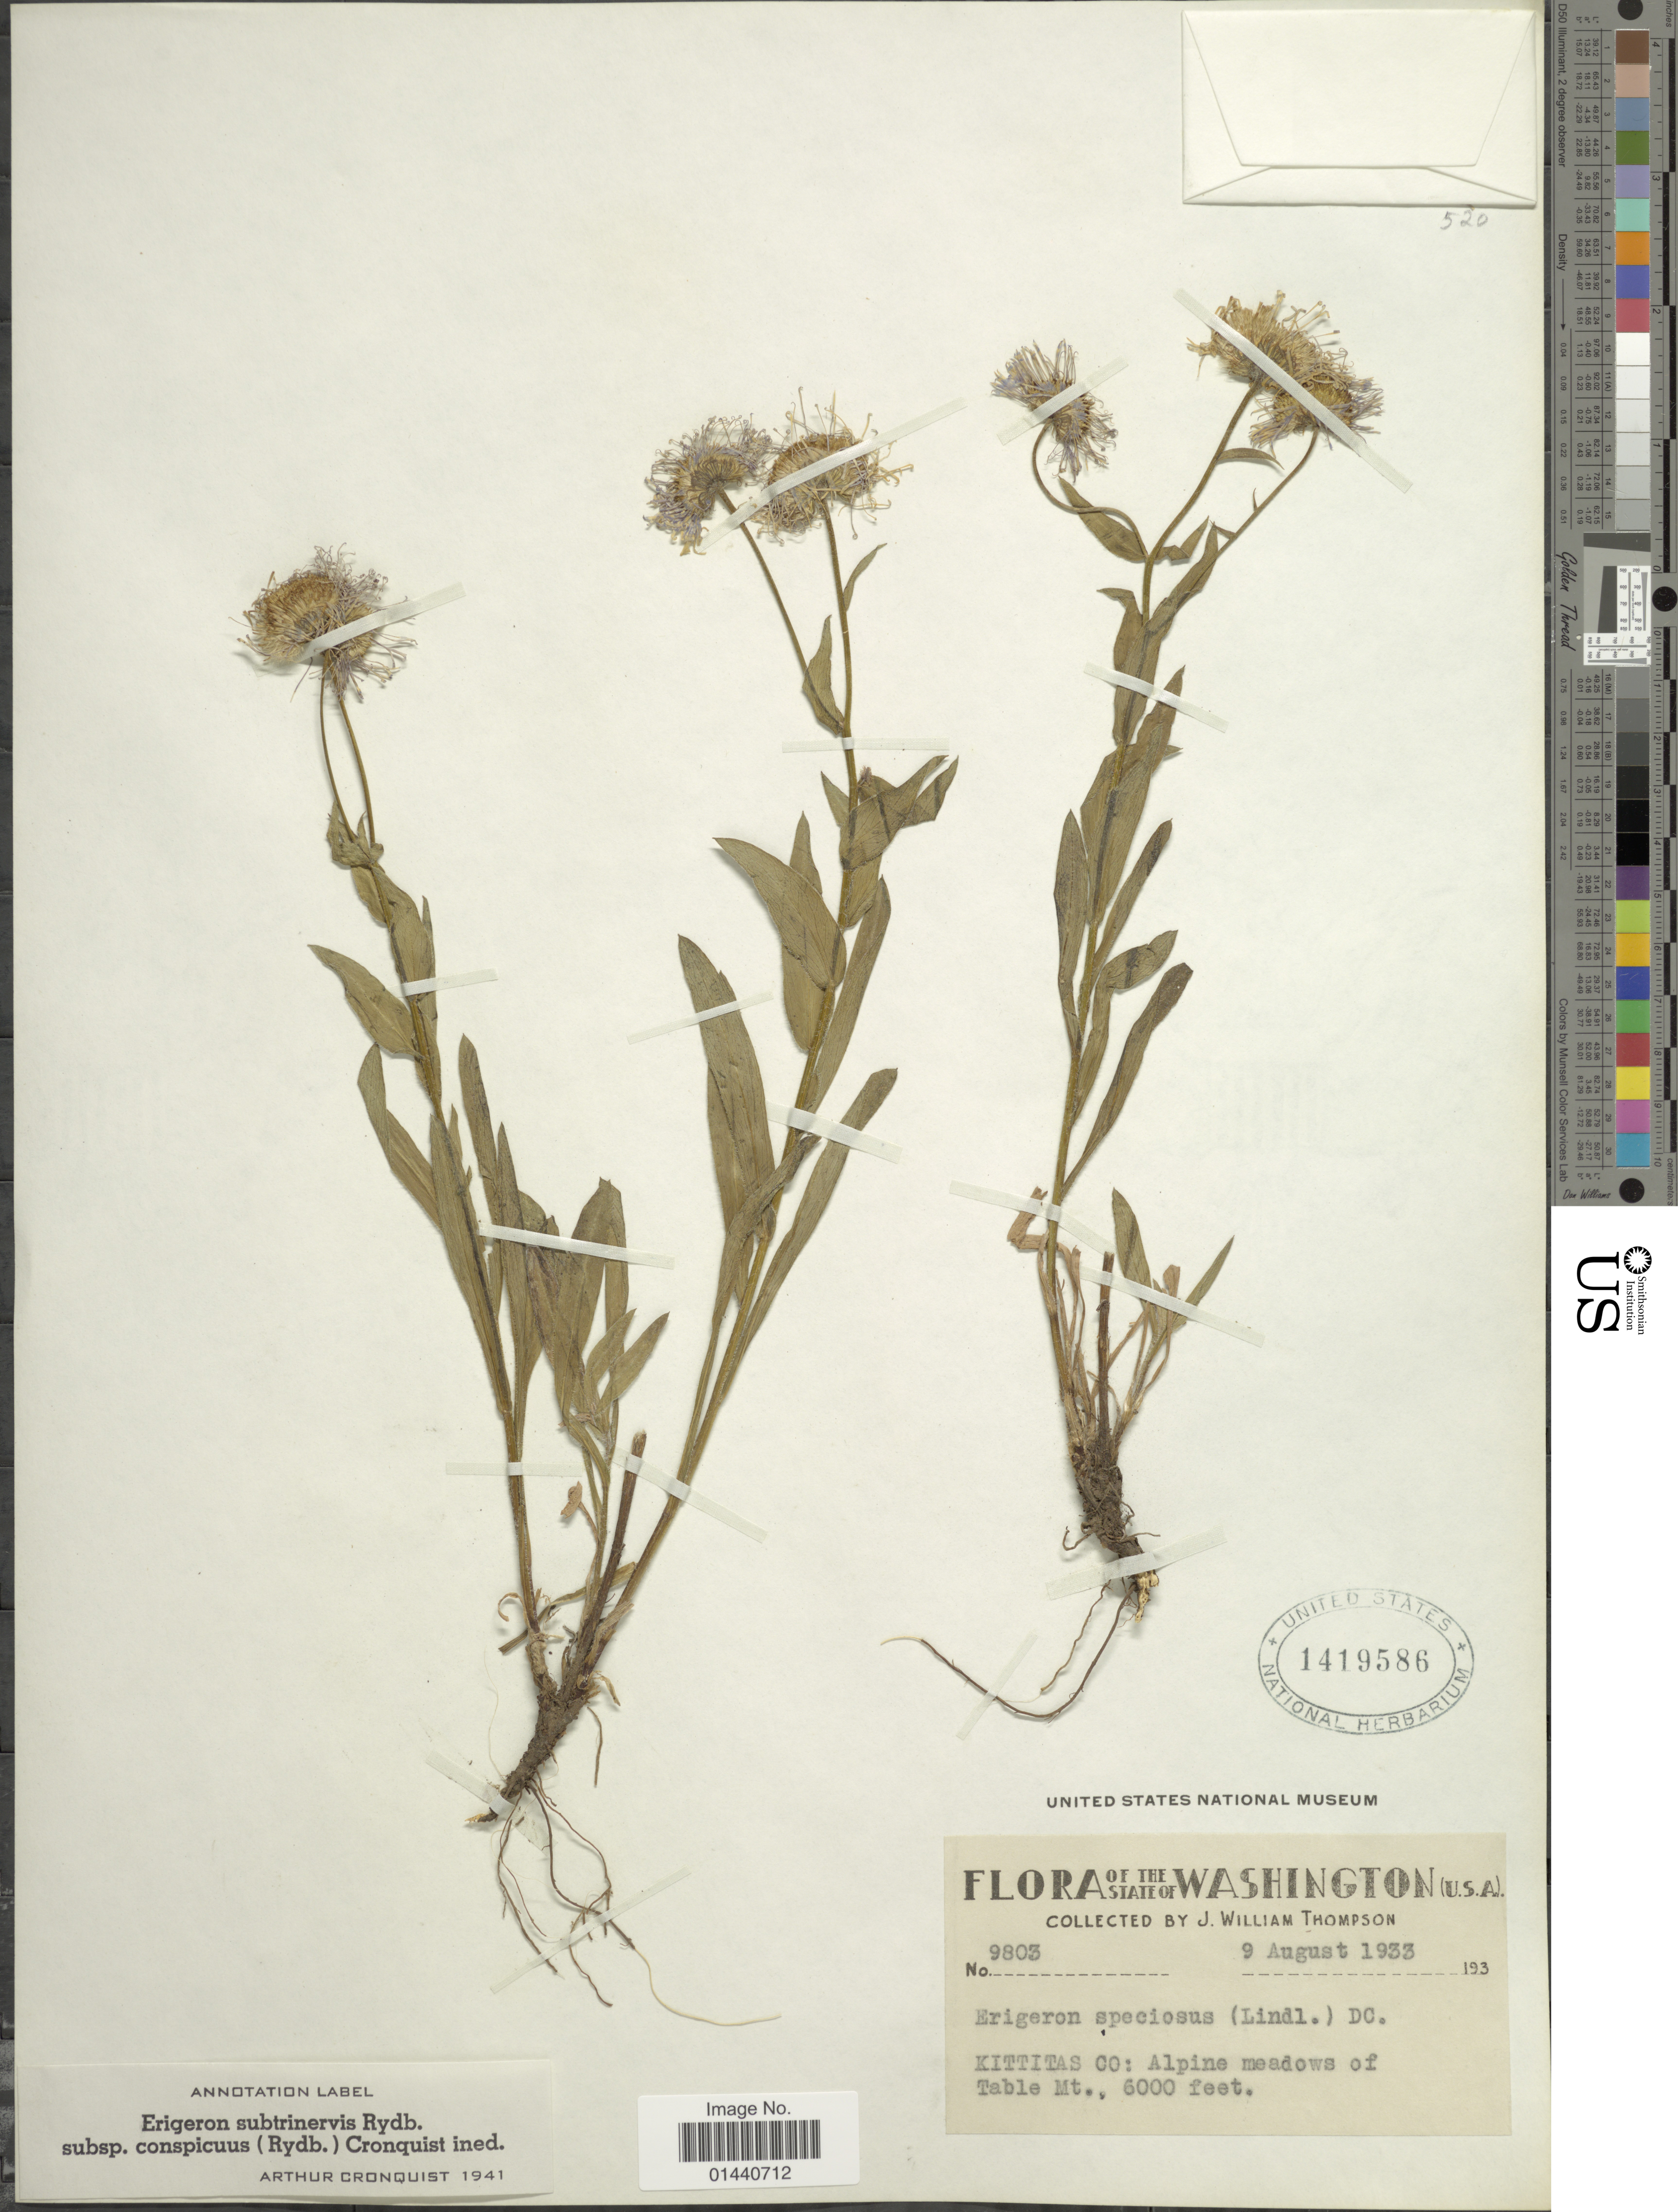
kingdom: Plantae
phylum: Tracheophyta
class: Magnoliopsida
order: Asterales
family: Asteraceae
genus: Erigeron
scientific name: Erigeron subtrinervis var. conspicuus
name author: (Rydb.) Cronq.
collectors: J. W. Thompson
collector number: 9803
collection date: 1933-08-09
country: United States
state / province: Washington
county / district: Kittitas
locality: U.S.A. Kittitas Co: Alpine meadows of Table Mt.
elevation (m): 1829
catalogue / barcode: US 1419586